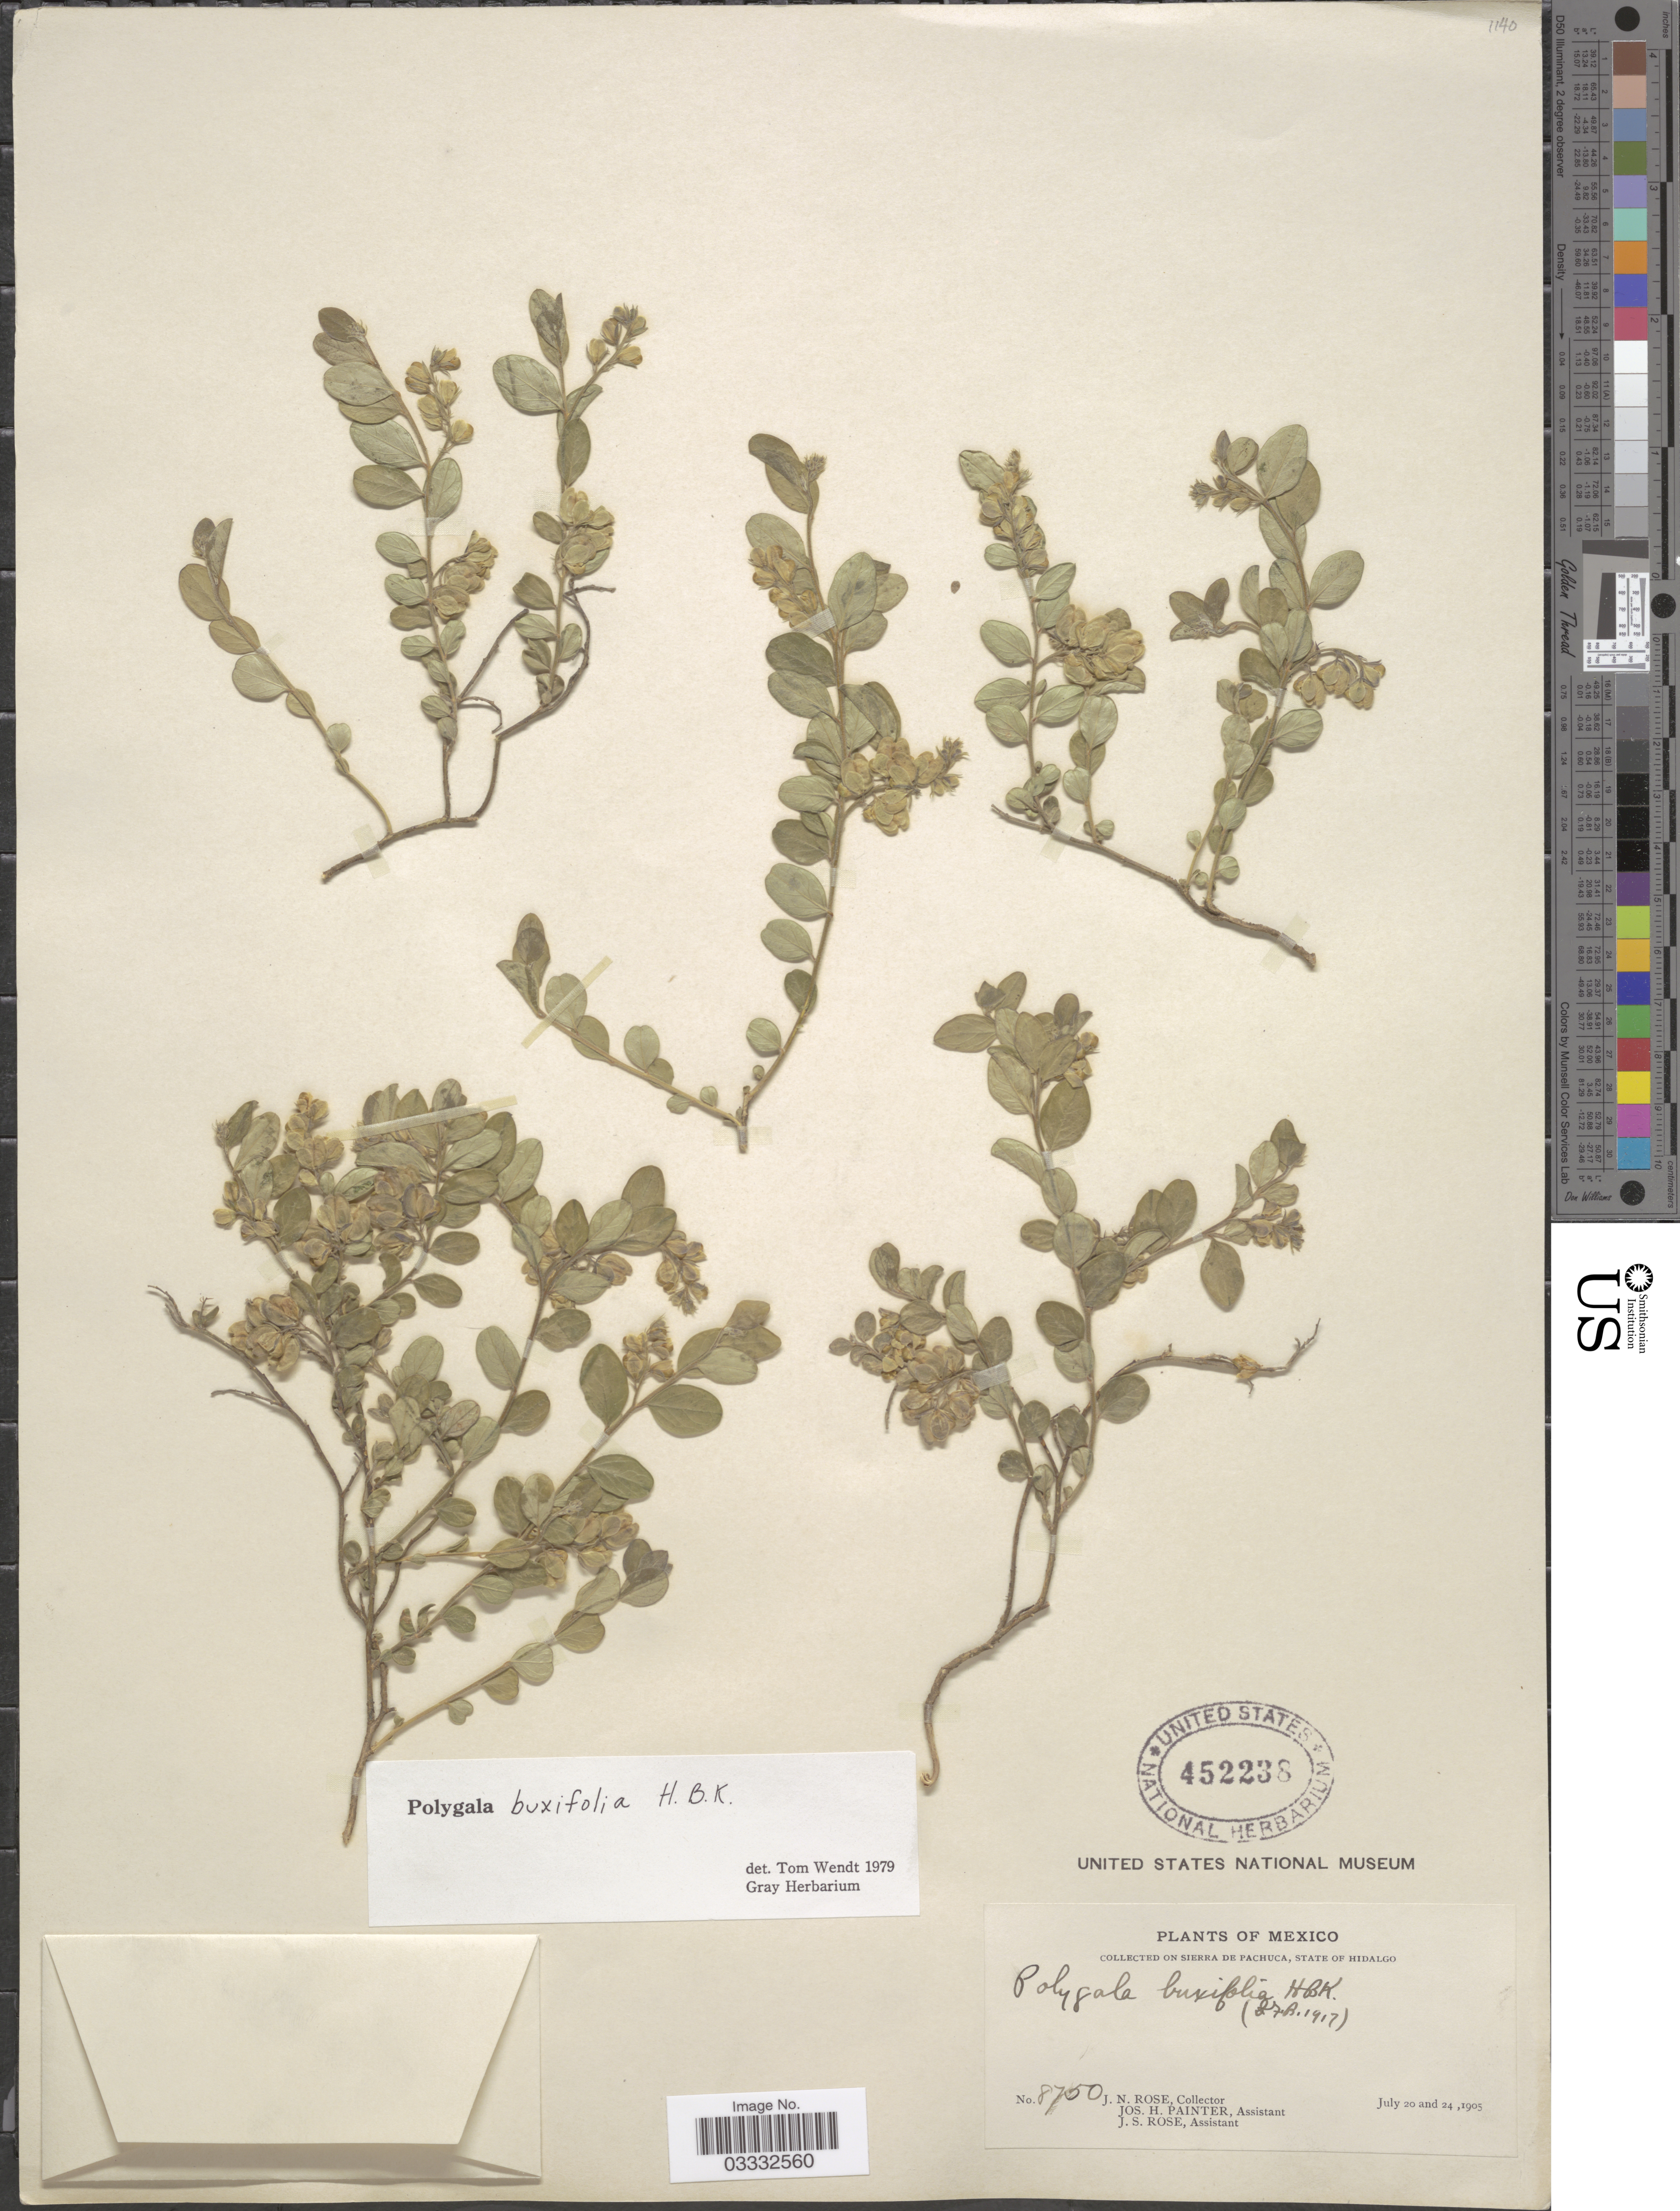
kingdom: Plantae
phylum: Tracheophyta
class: Magnoliopsida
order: Fabales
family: Polygalaceae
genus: Hebecarpa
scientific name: Hebecarpa buxifolia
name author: (Kunth) J.R. Abbott & J.F.B. Pastore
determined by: Strong, Mark T., (BOT), Smithsonian Institution - National Museum of Natural History (UNITED STATES)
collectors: J. N. Rose, J. H. Painter & J. S. Rose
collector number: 8750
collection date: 1905-07-20/1905-07-24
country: Mexico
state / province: Hidalgo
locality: On Sierra de Pachuca.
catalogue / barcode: US 452238